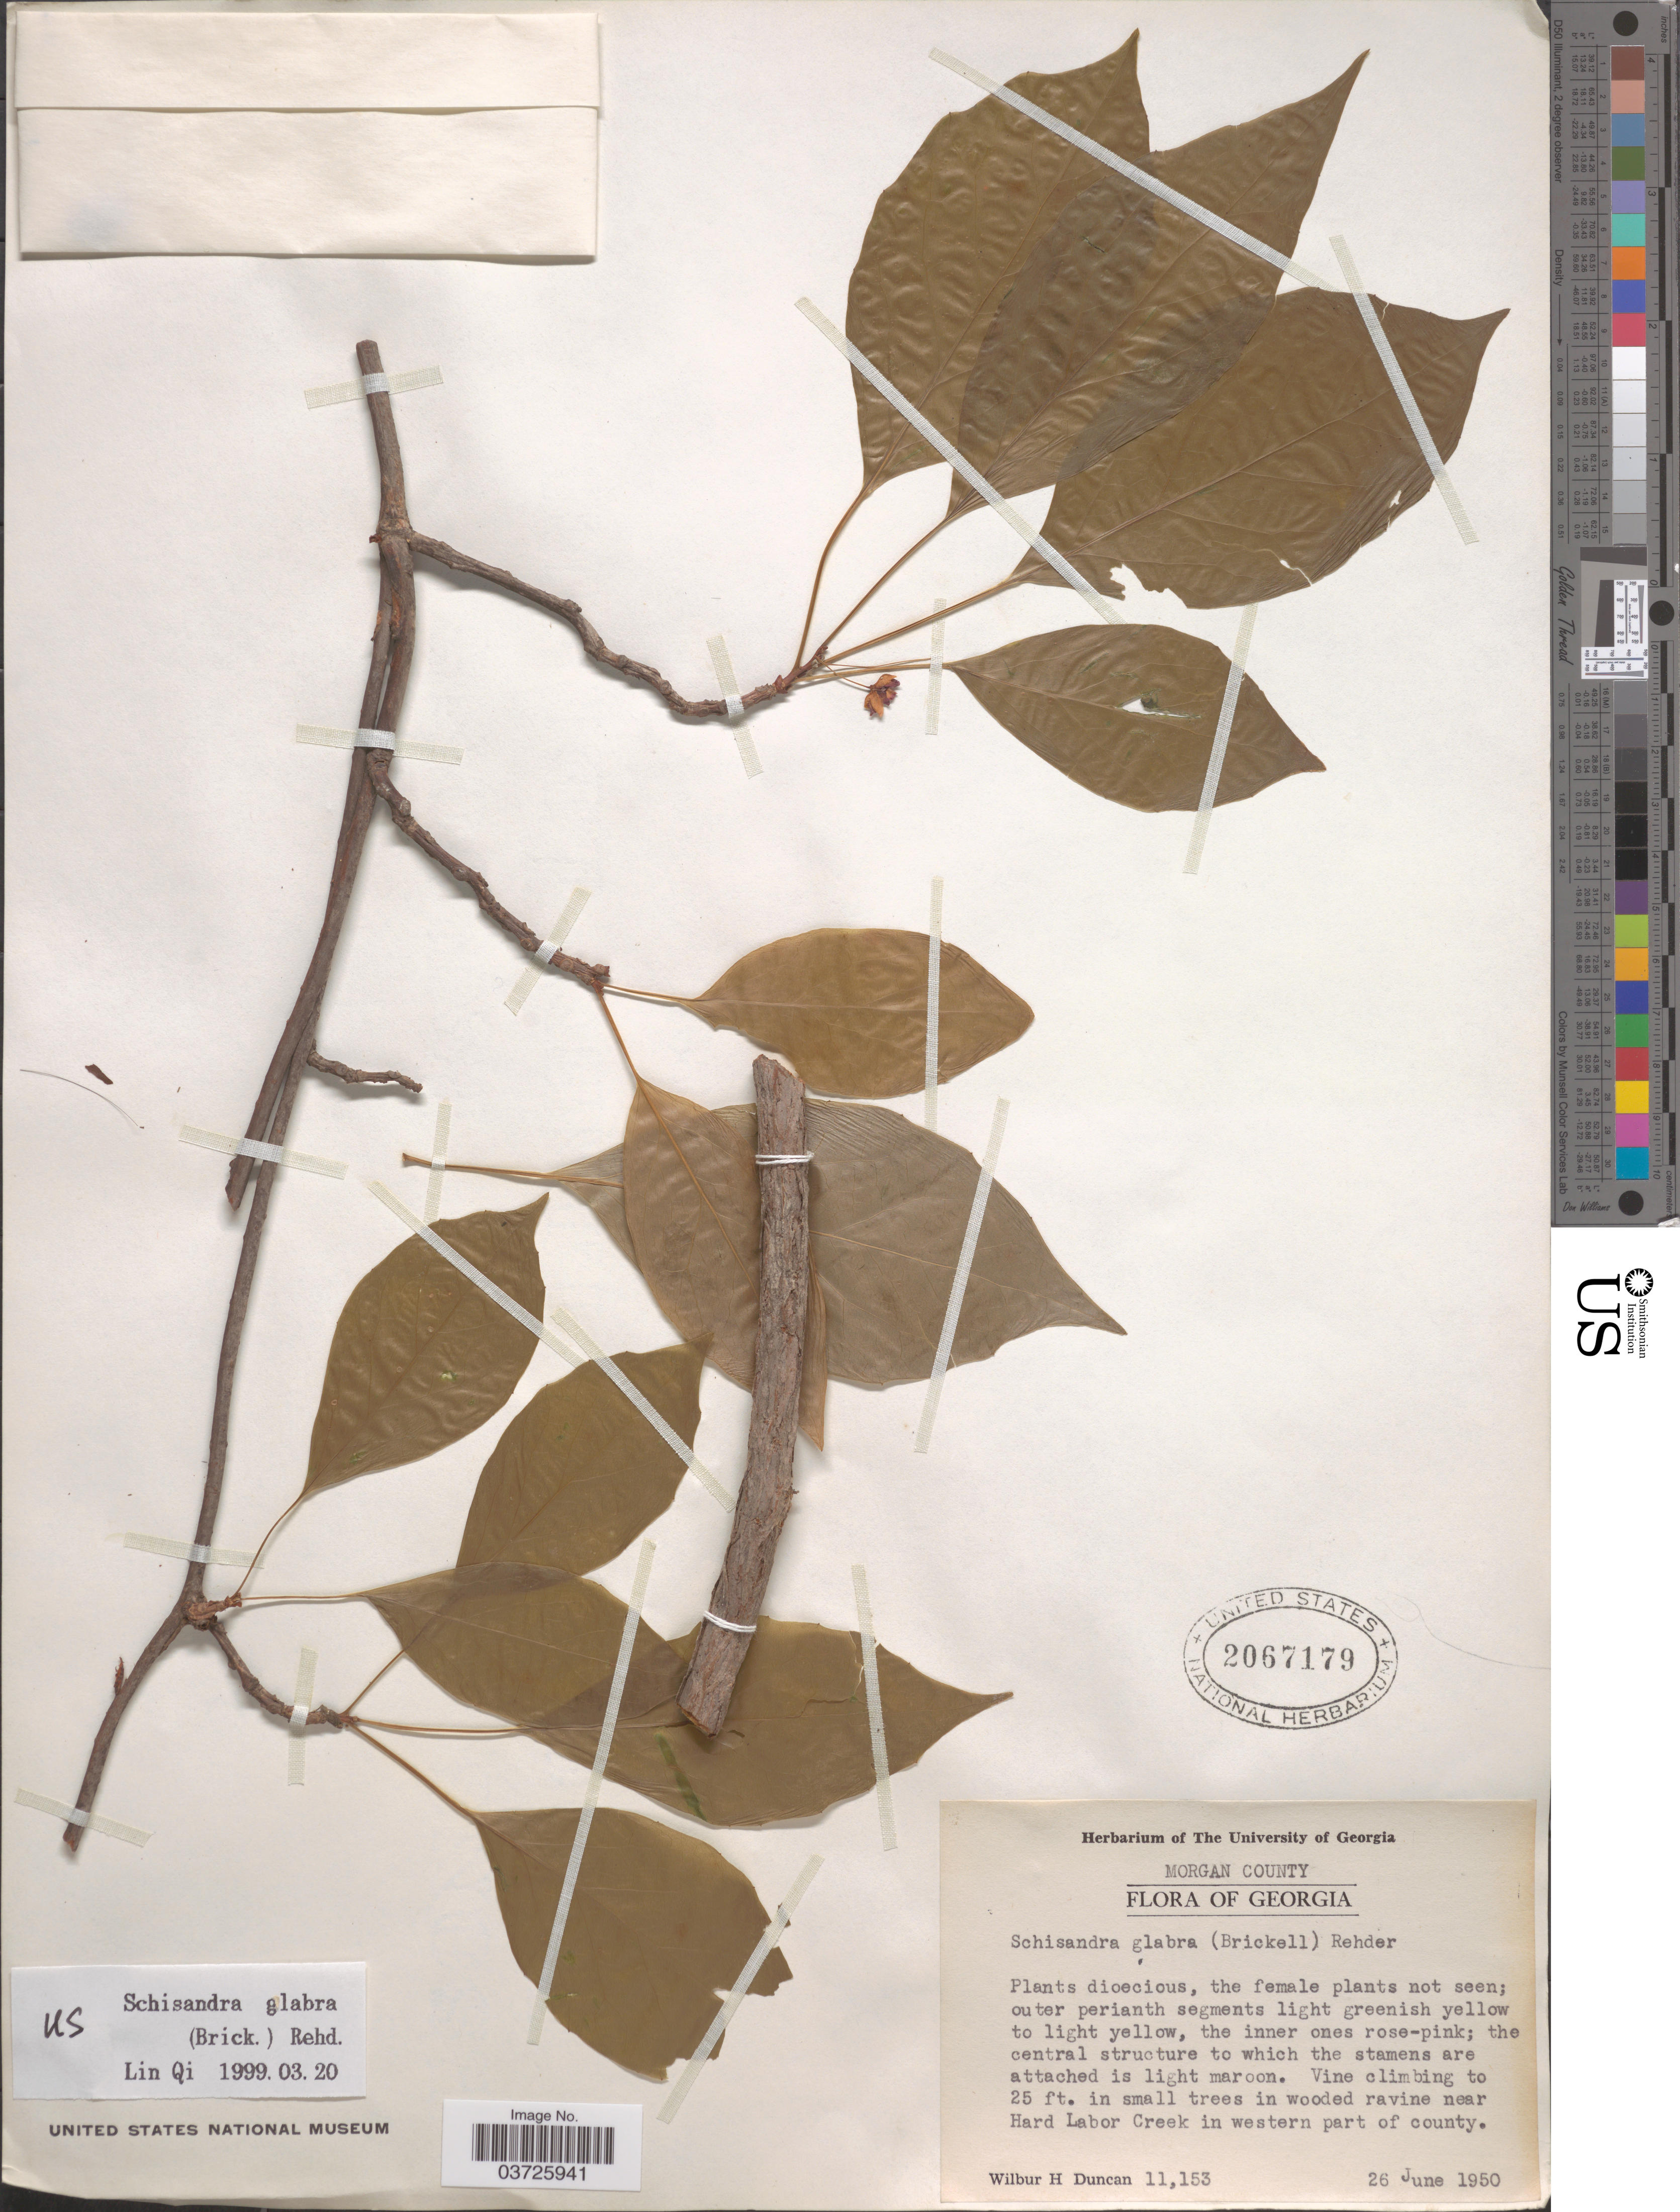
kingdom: Plantae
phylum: Tracheophyta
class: Magnoliopsida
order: Austrobaileyales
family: Schisandraceae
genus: Schisandra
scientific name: Schisandra glabra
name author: (Brickell) Rehder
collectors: W. H. Duncan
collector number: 11153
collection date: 1950-06-26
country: United States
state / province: Georgia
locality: Morgan County. Near Hard Labor Creek in western part of county.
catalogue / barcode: US 2067179